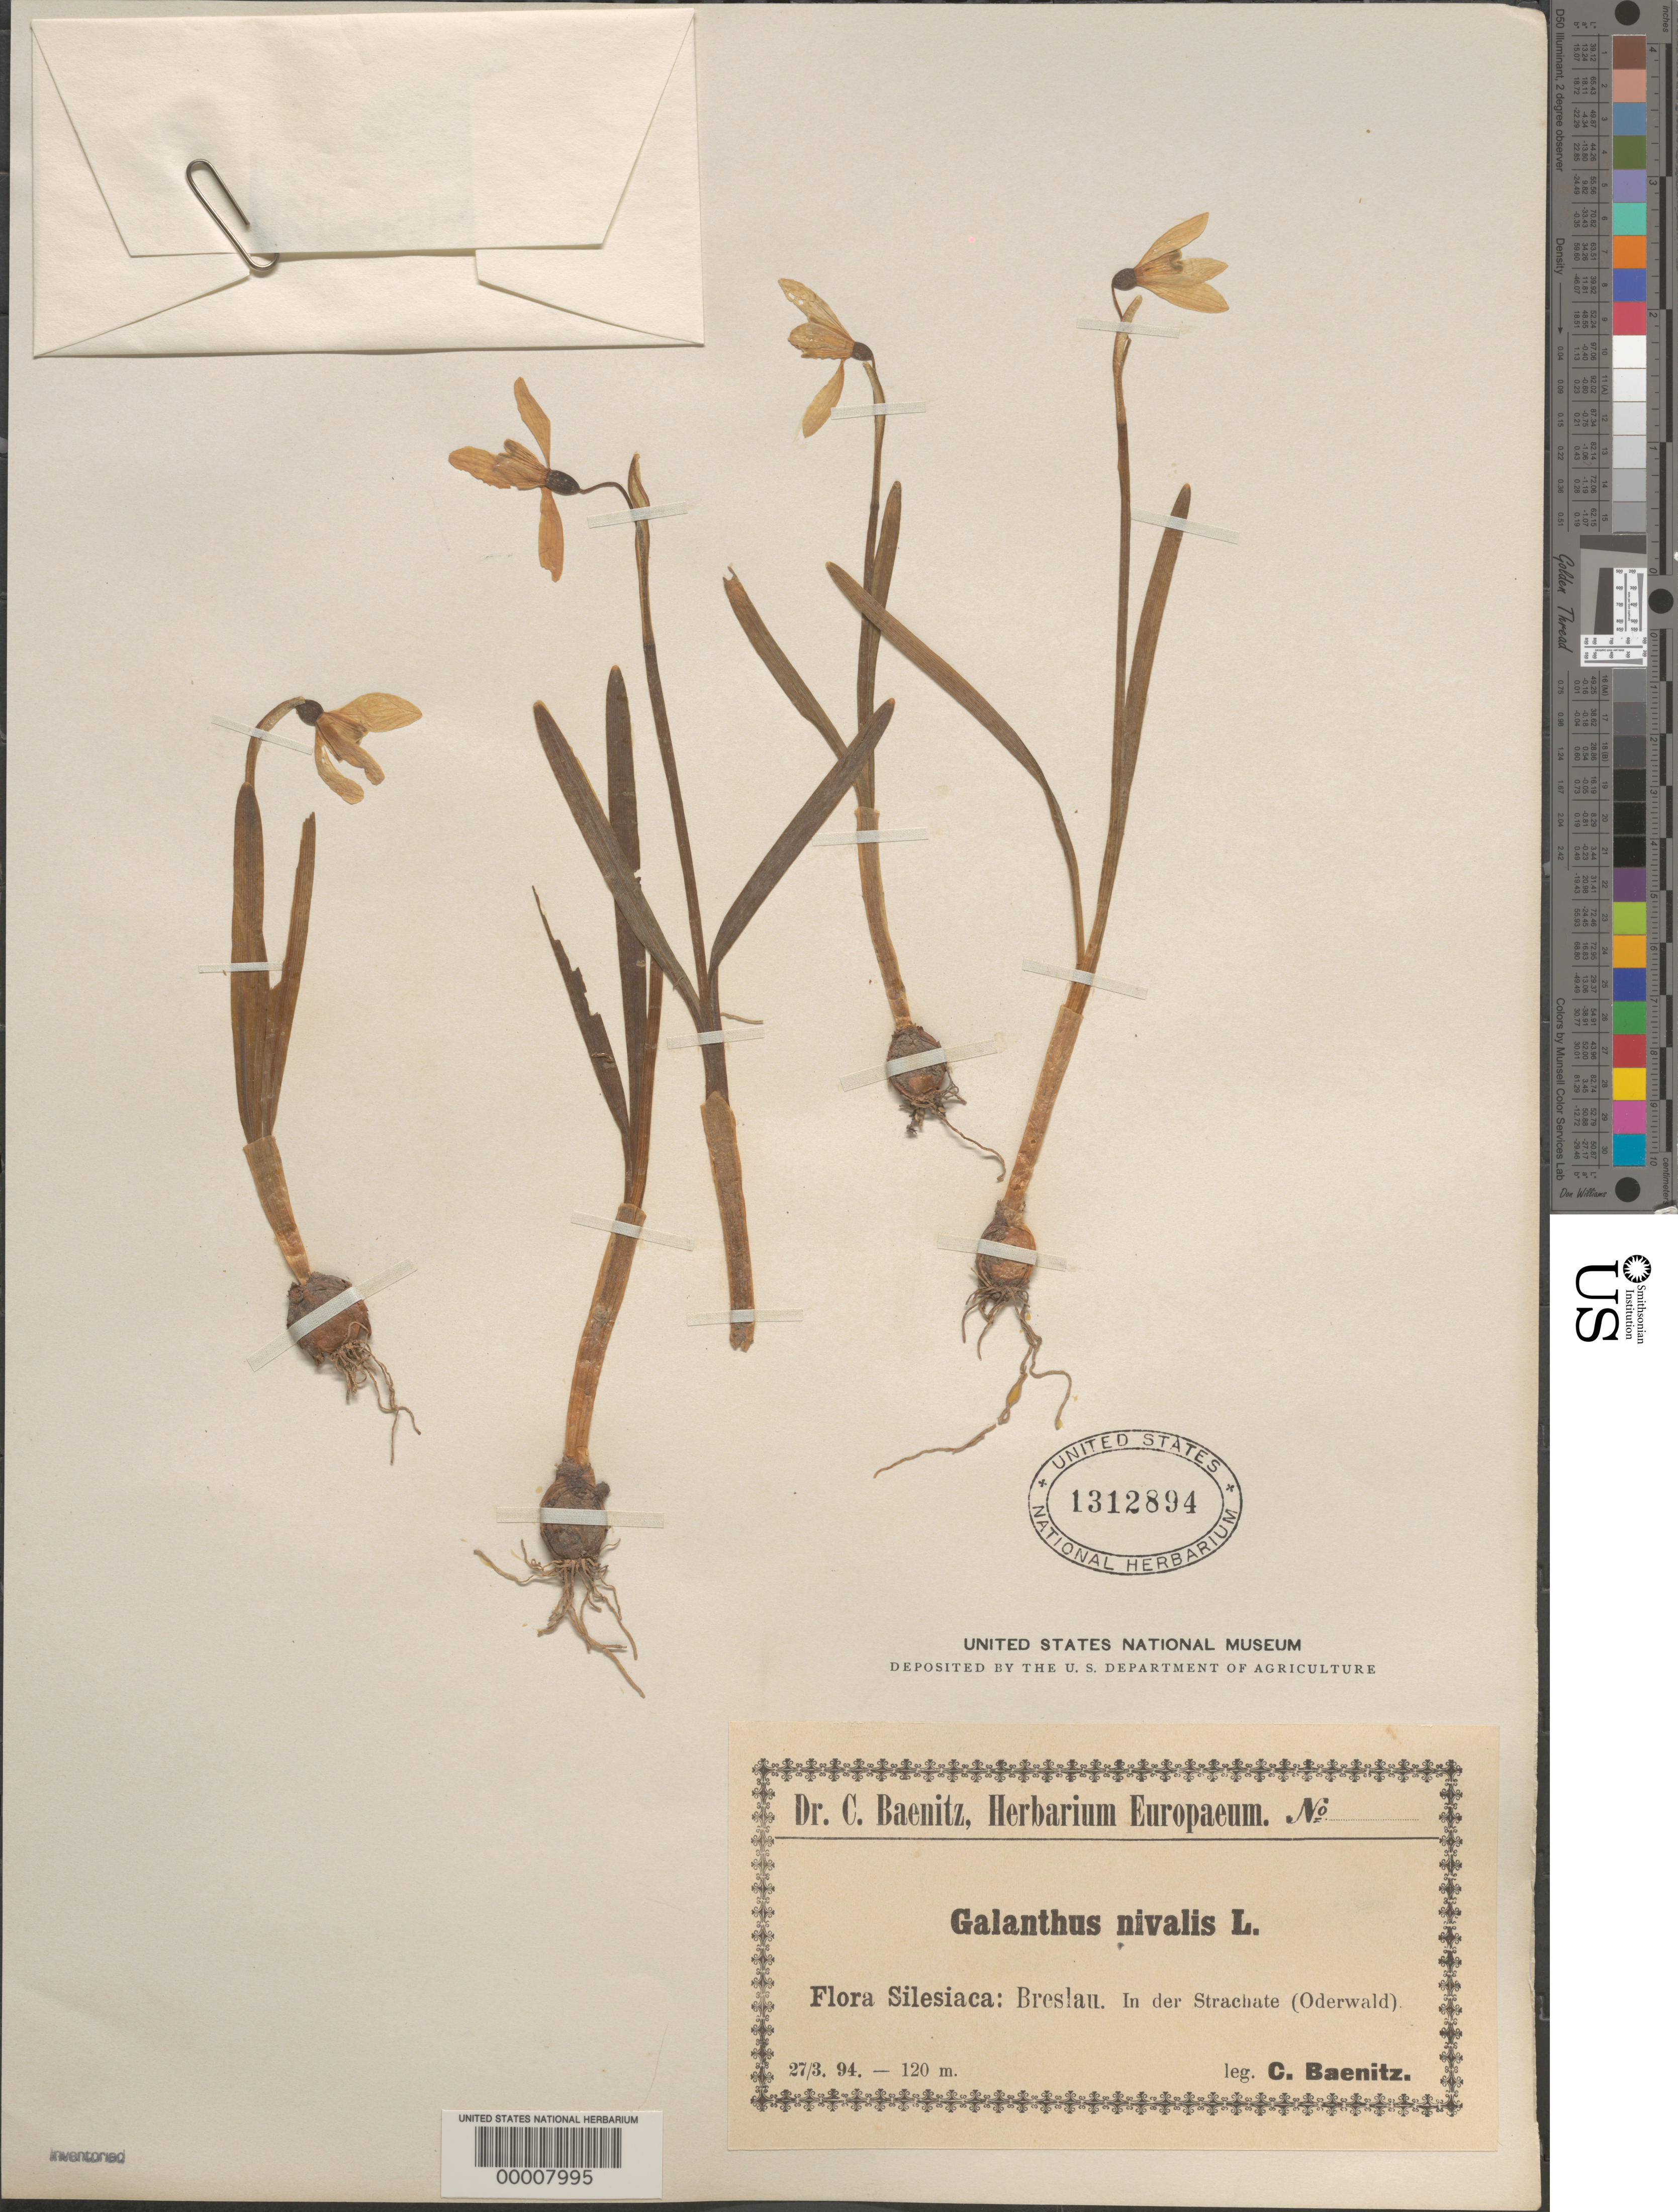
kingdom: Plantae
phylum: Tracheophyta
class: Liliopsida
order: Asparagales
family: Amaryllidaceae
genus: Galanthus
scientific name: Galanthus nivalis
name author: L.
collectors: C. G. Baenitz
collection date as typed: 27 Mar 1894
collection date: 1894-03-27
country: Poland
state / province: Dolnoslaskie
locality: Wroclaw (as breslau)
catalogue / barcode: US 1312894